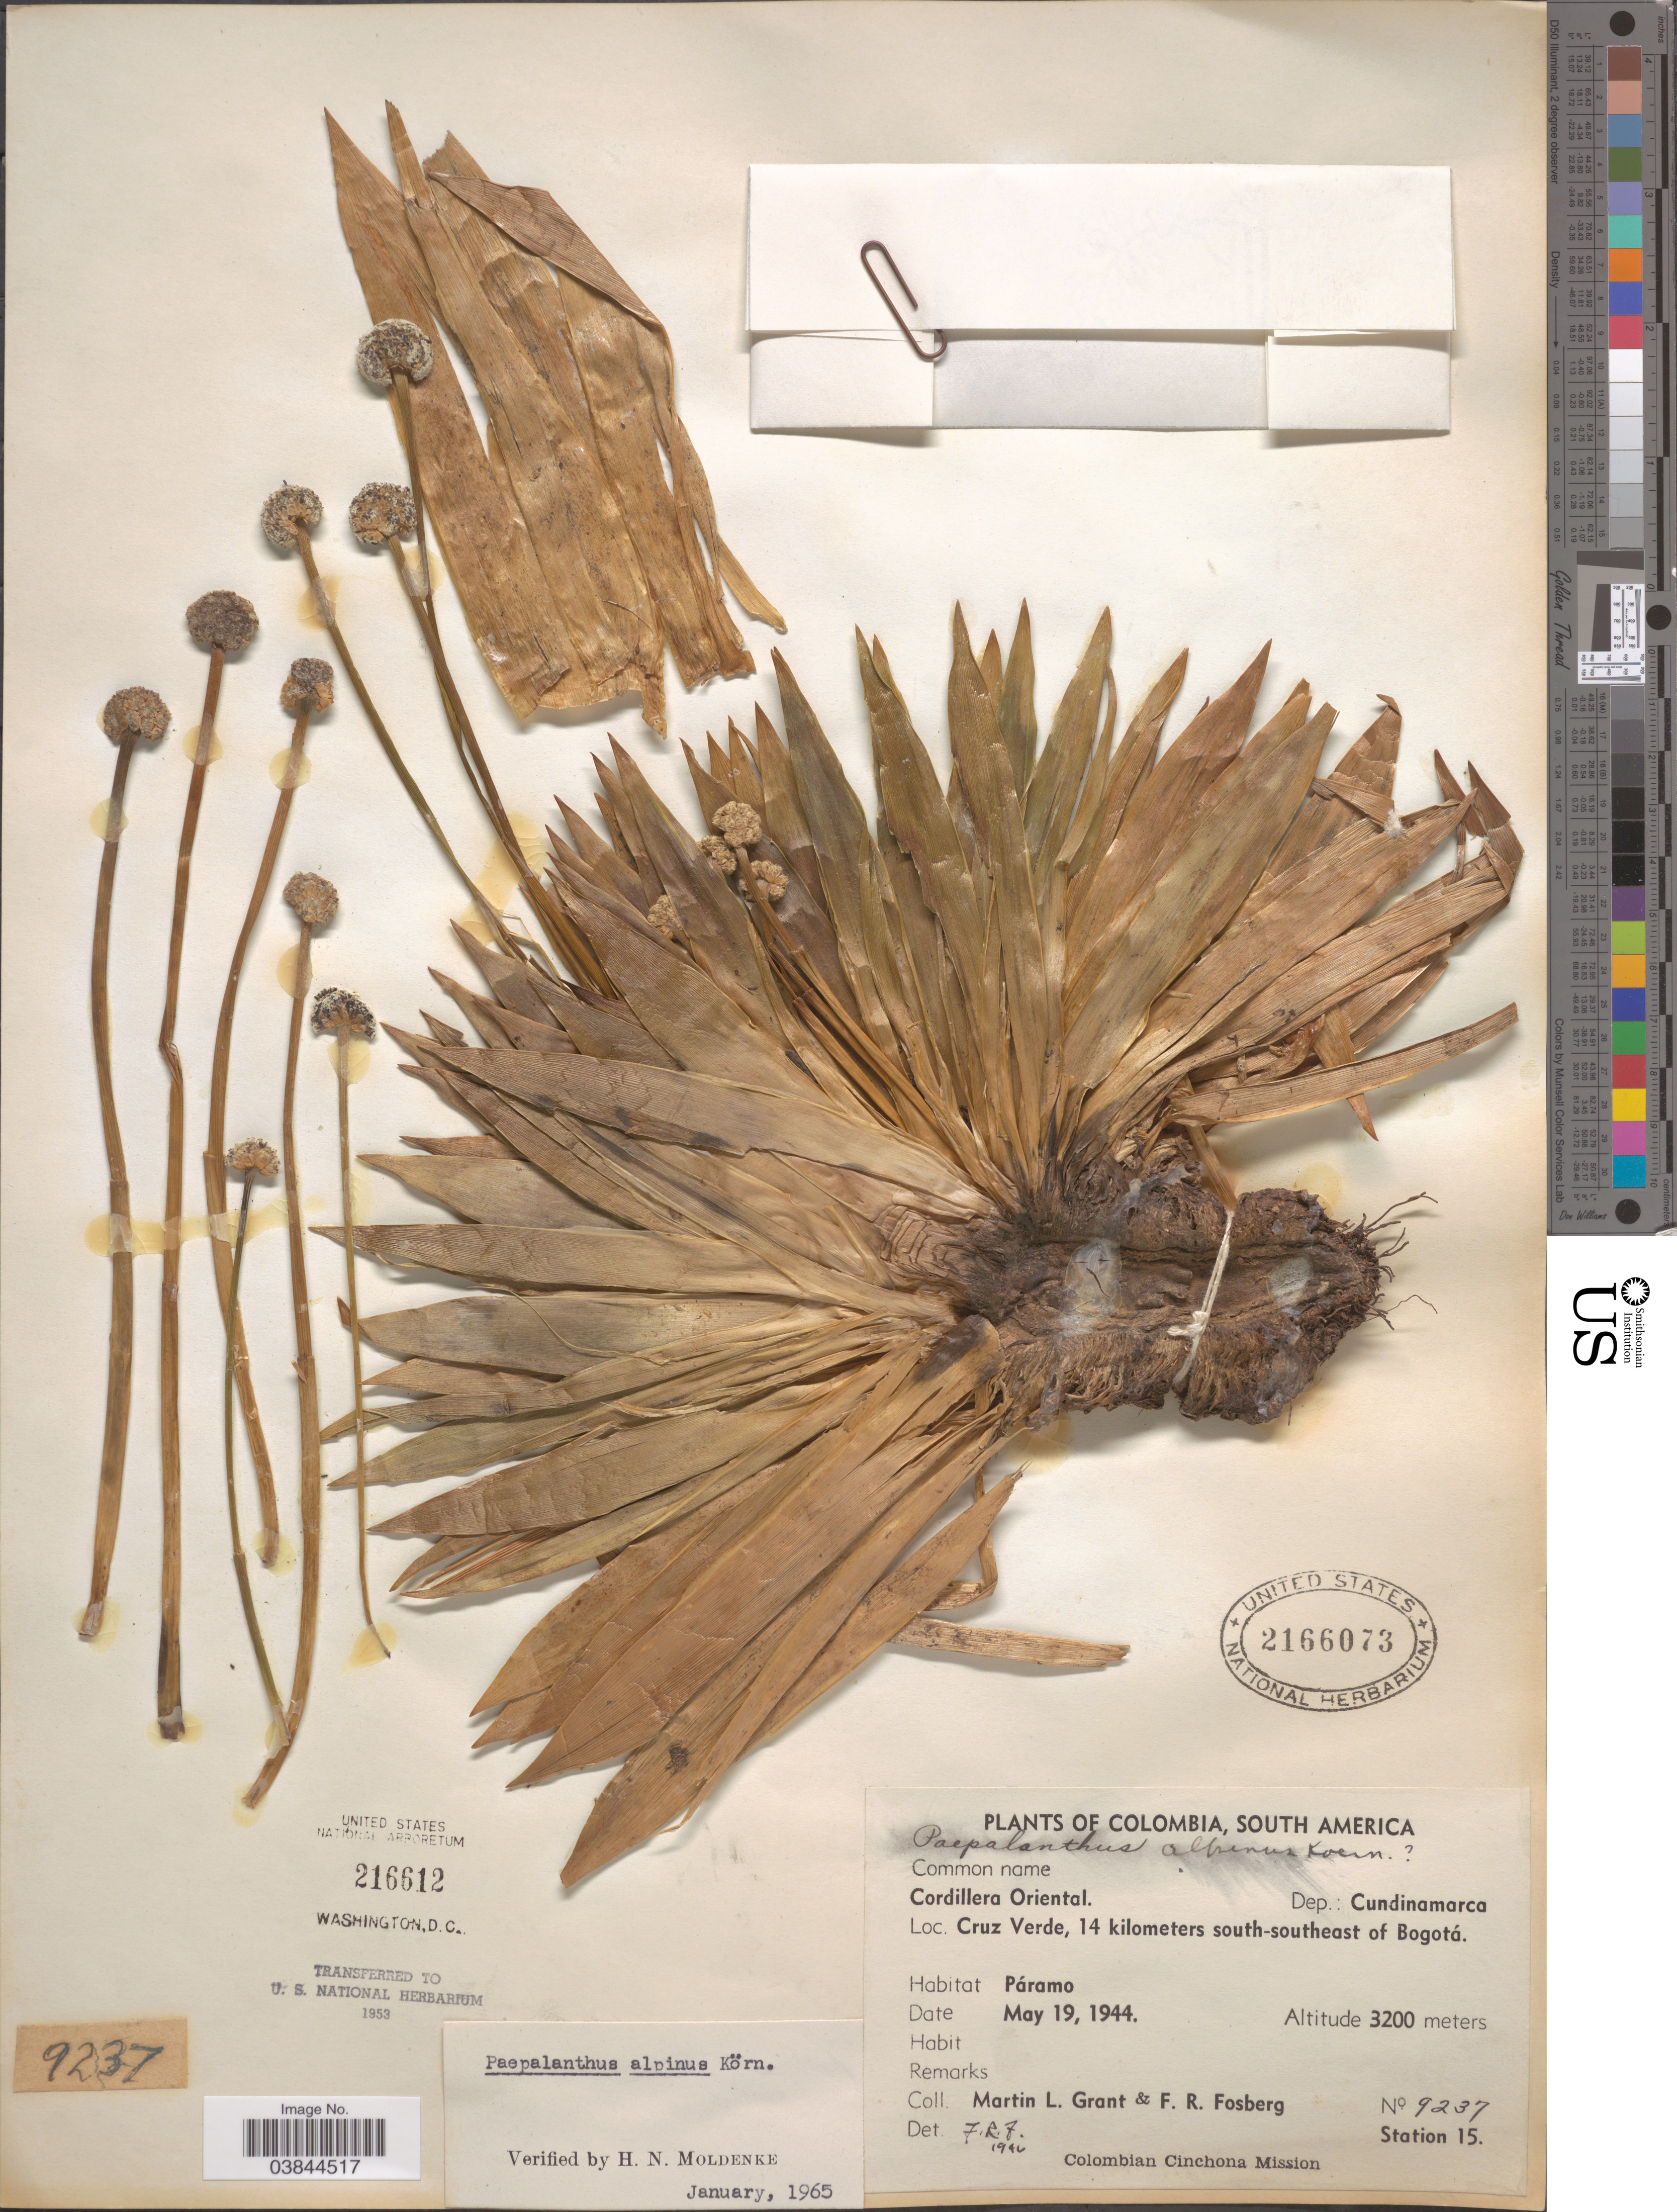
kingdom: Plantae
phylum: Tracheophyta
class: Liliopsida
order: Poales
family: Eriocaulaceae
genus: Paepalanthus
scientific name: Paepalanthus alpinus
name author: Körn.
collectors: M. L. Grant & F. R. Fosberg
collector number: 9237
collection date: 1944-05-19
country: Colombia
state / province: Cundinamarca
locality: Cordillera Oriental. Dep.: Cundinamarca. Cruz Verde, 14 kilometers south-southeast of Bogotá.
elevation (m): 3200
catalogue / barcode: US 2166073